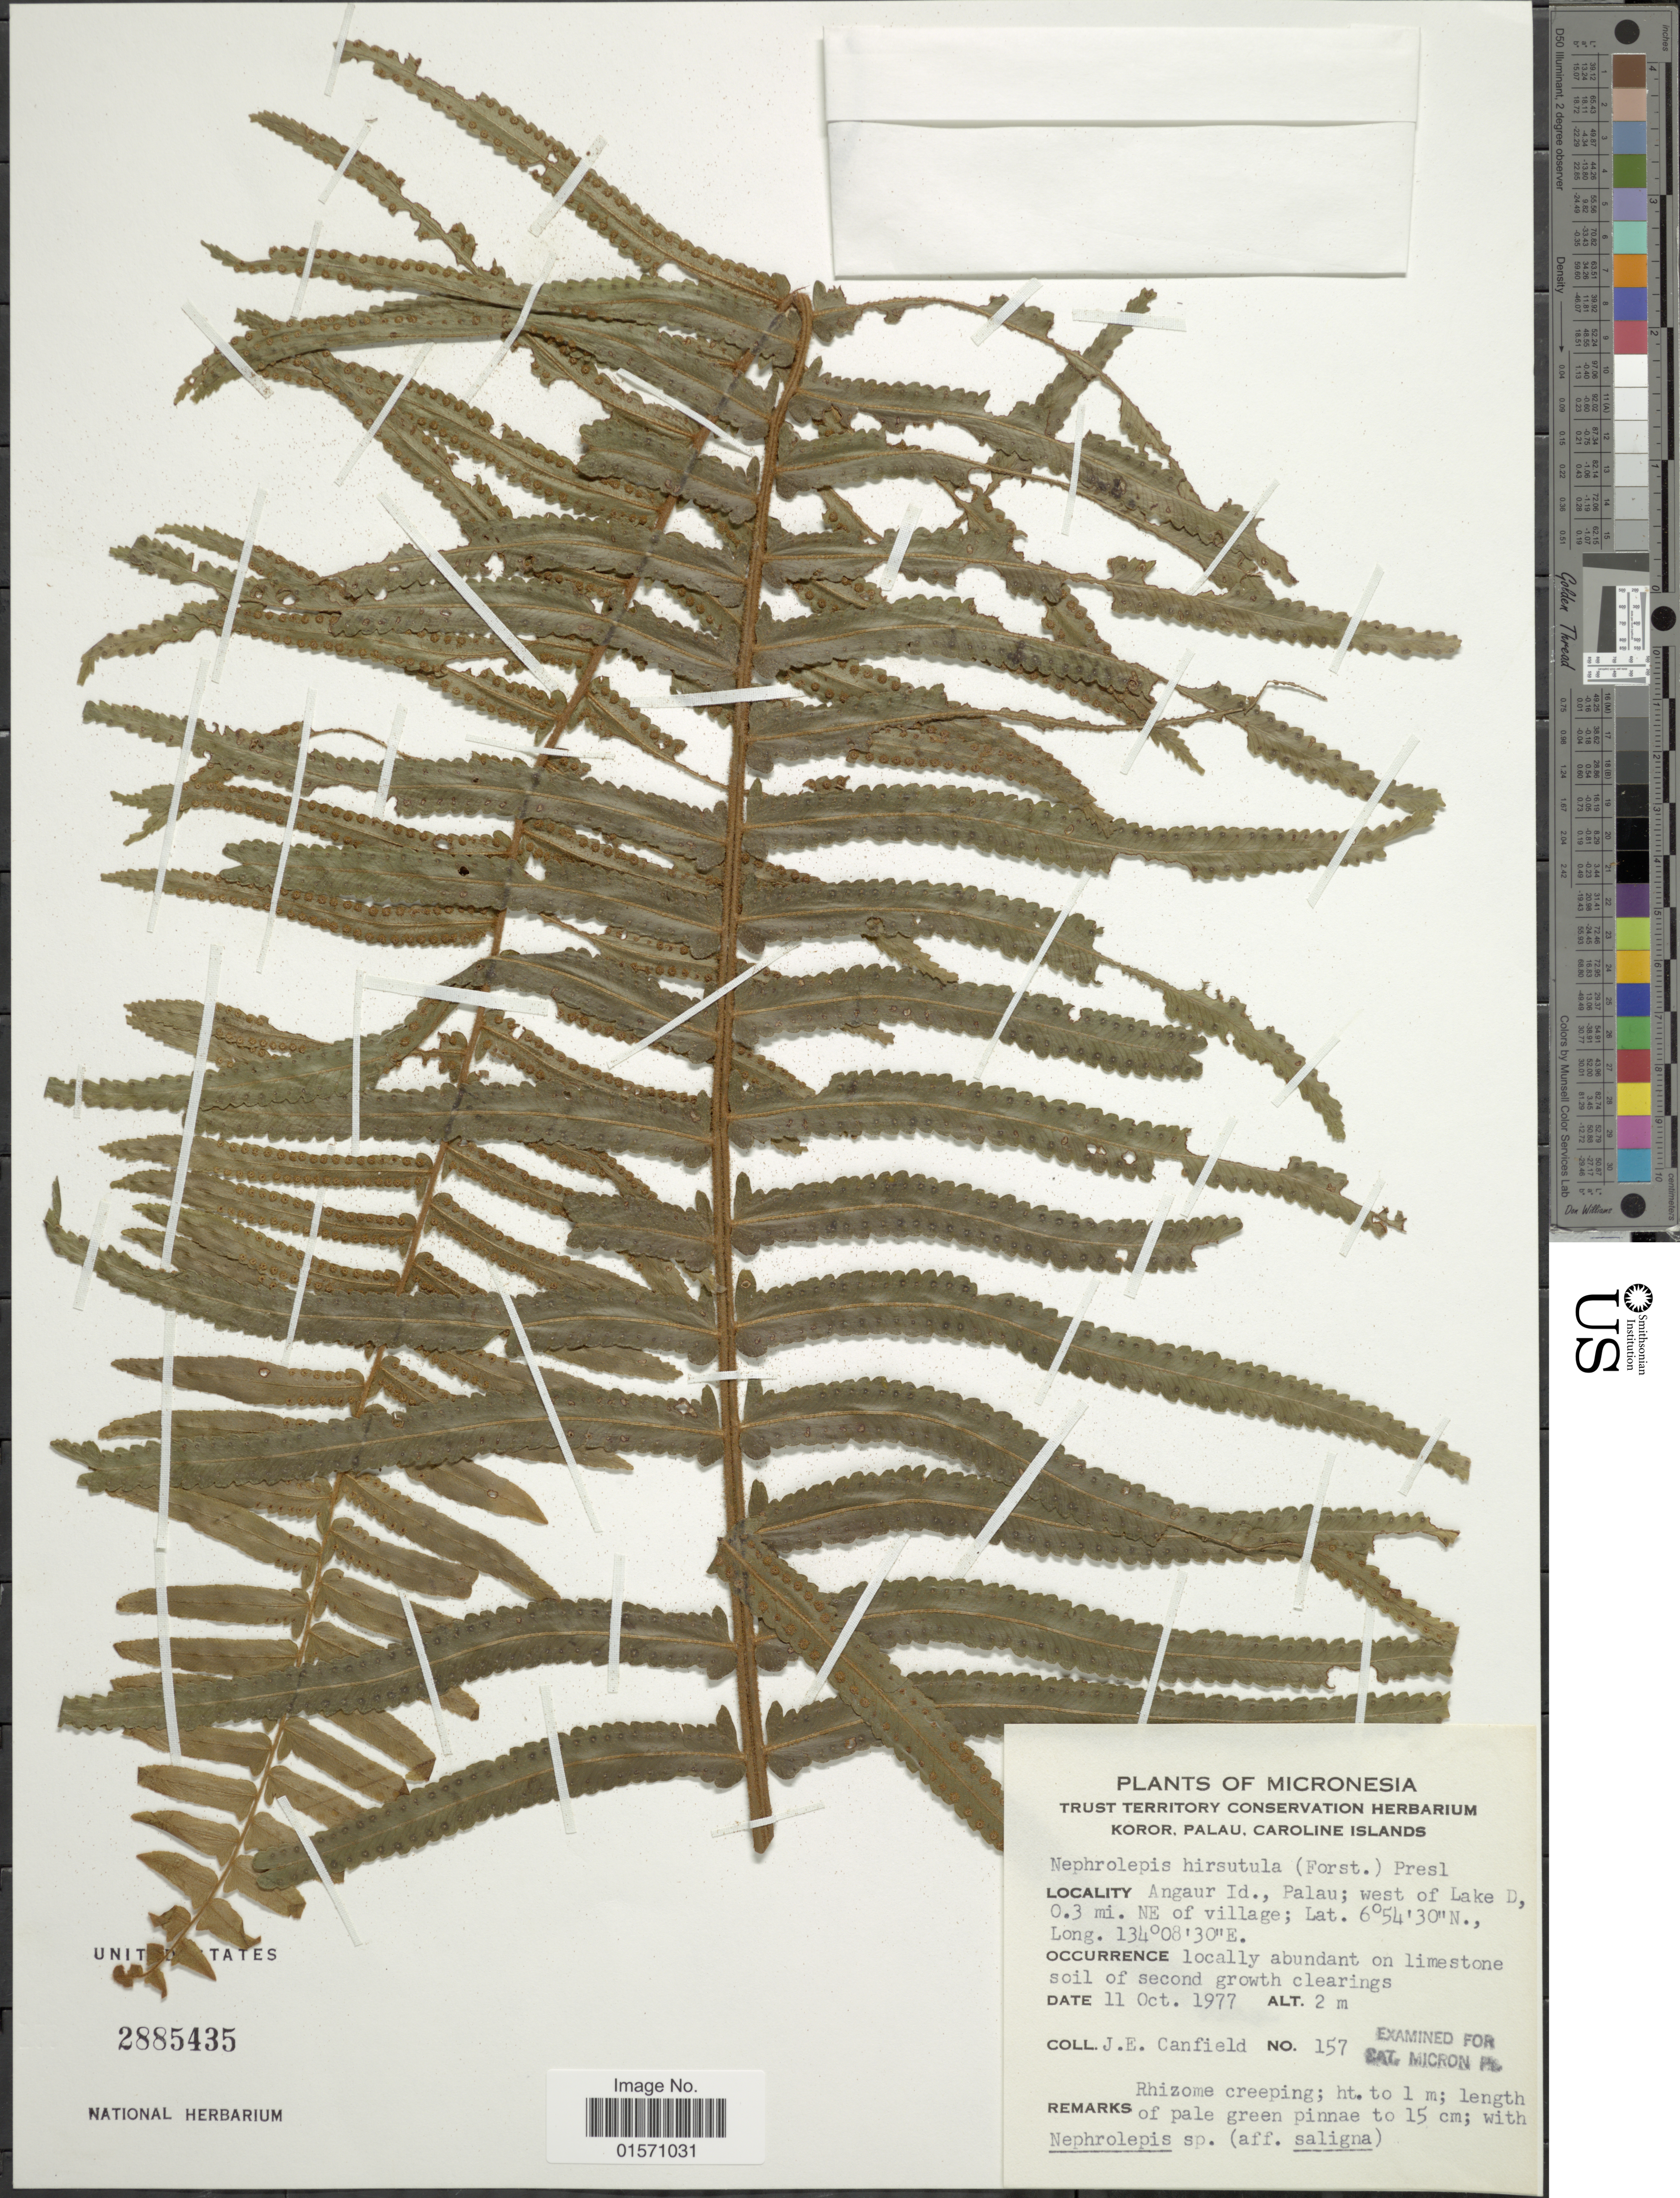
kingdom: Plantae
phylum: Tracheophyta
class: Polypodiopsida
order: Polypodiales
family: Nephrolepidaceae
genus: Nephrolepis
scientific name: Nephrolepis hirsutula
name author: (G. Forst.) C. Presl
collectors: J. E. Canfield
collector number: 157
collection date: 1977-10-11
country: Micronesia, Federated States of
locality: Angaur Id., Palau; west of Lake D, 0.3 mi. NE of village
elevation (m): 2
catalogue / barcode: US 2885435